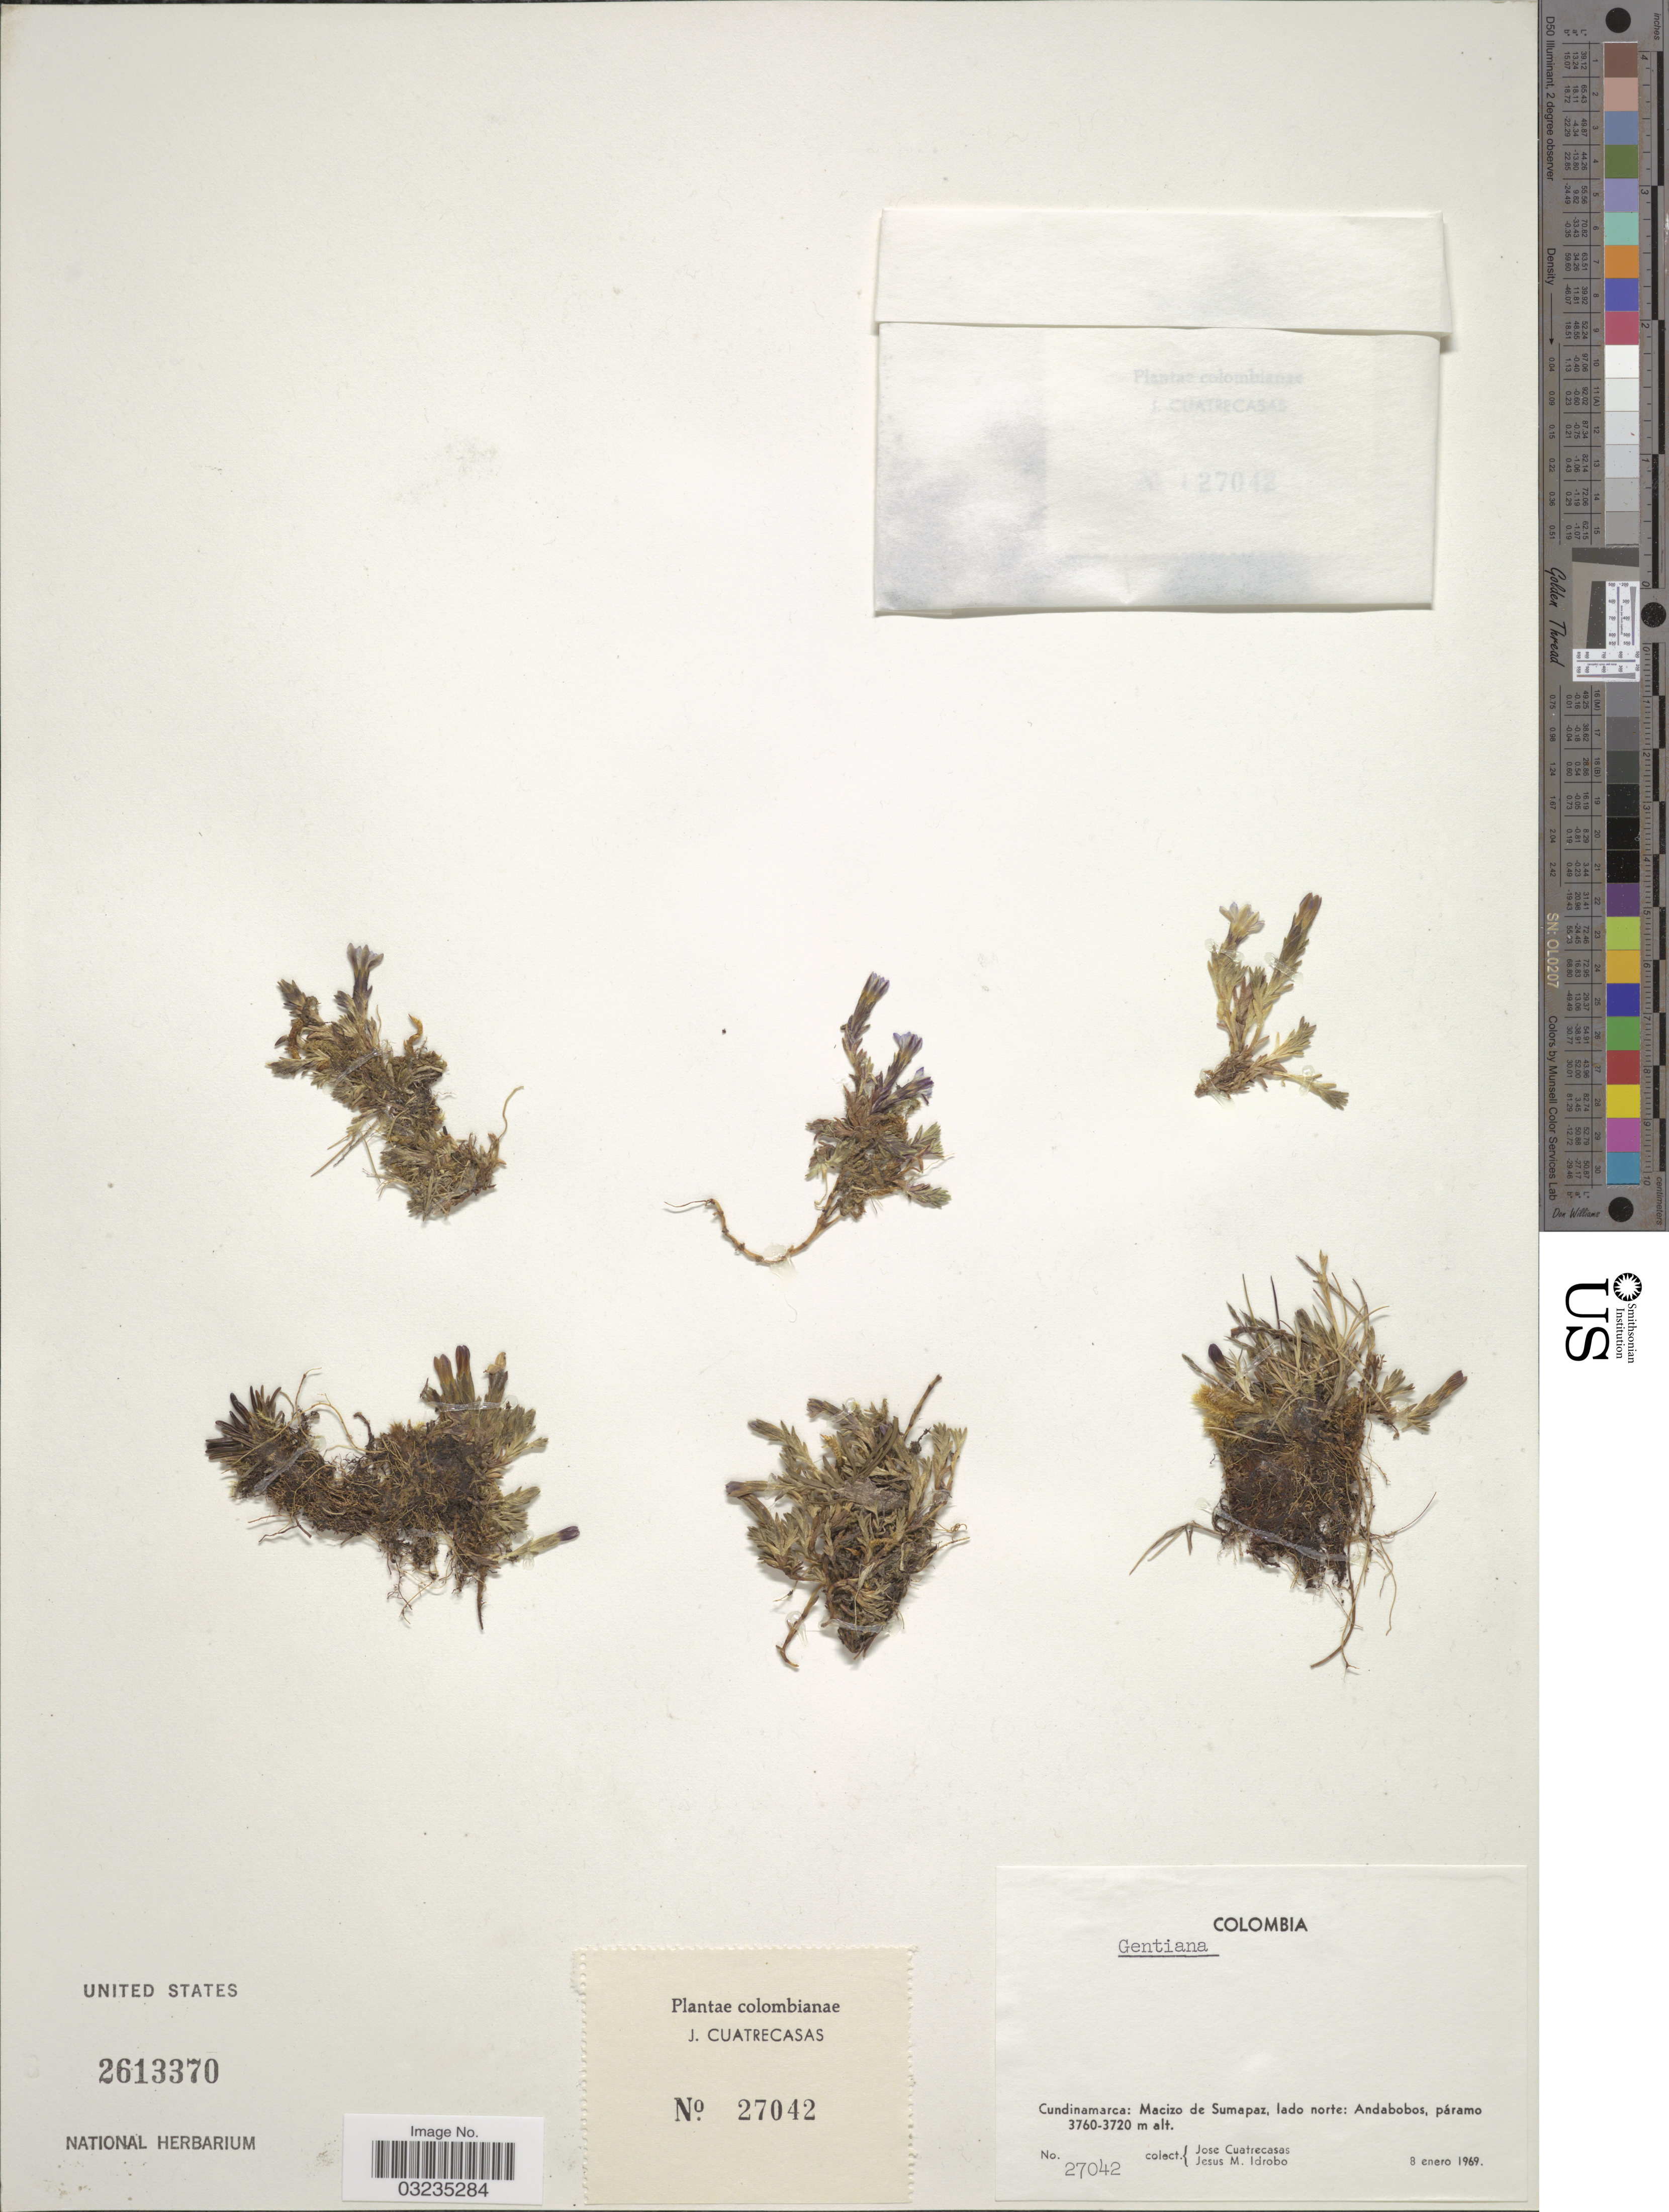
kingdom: Plantae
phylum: Tracheophyta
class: Magnoliopsida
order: Gentianales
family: Gentianaceae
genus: Gentiana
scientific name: Gentiana sedifolia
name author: Kunth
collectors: J. Cuatrecasas & J. M. Idrobo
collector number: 27042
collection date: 1969-01-08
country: Colombia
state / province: Cundinamarca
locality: Macizo de Sumapaz, lado norte: Andabobos, páramo.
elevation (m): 3720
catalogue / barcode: US 2613370